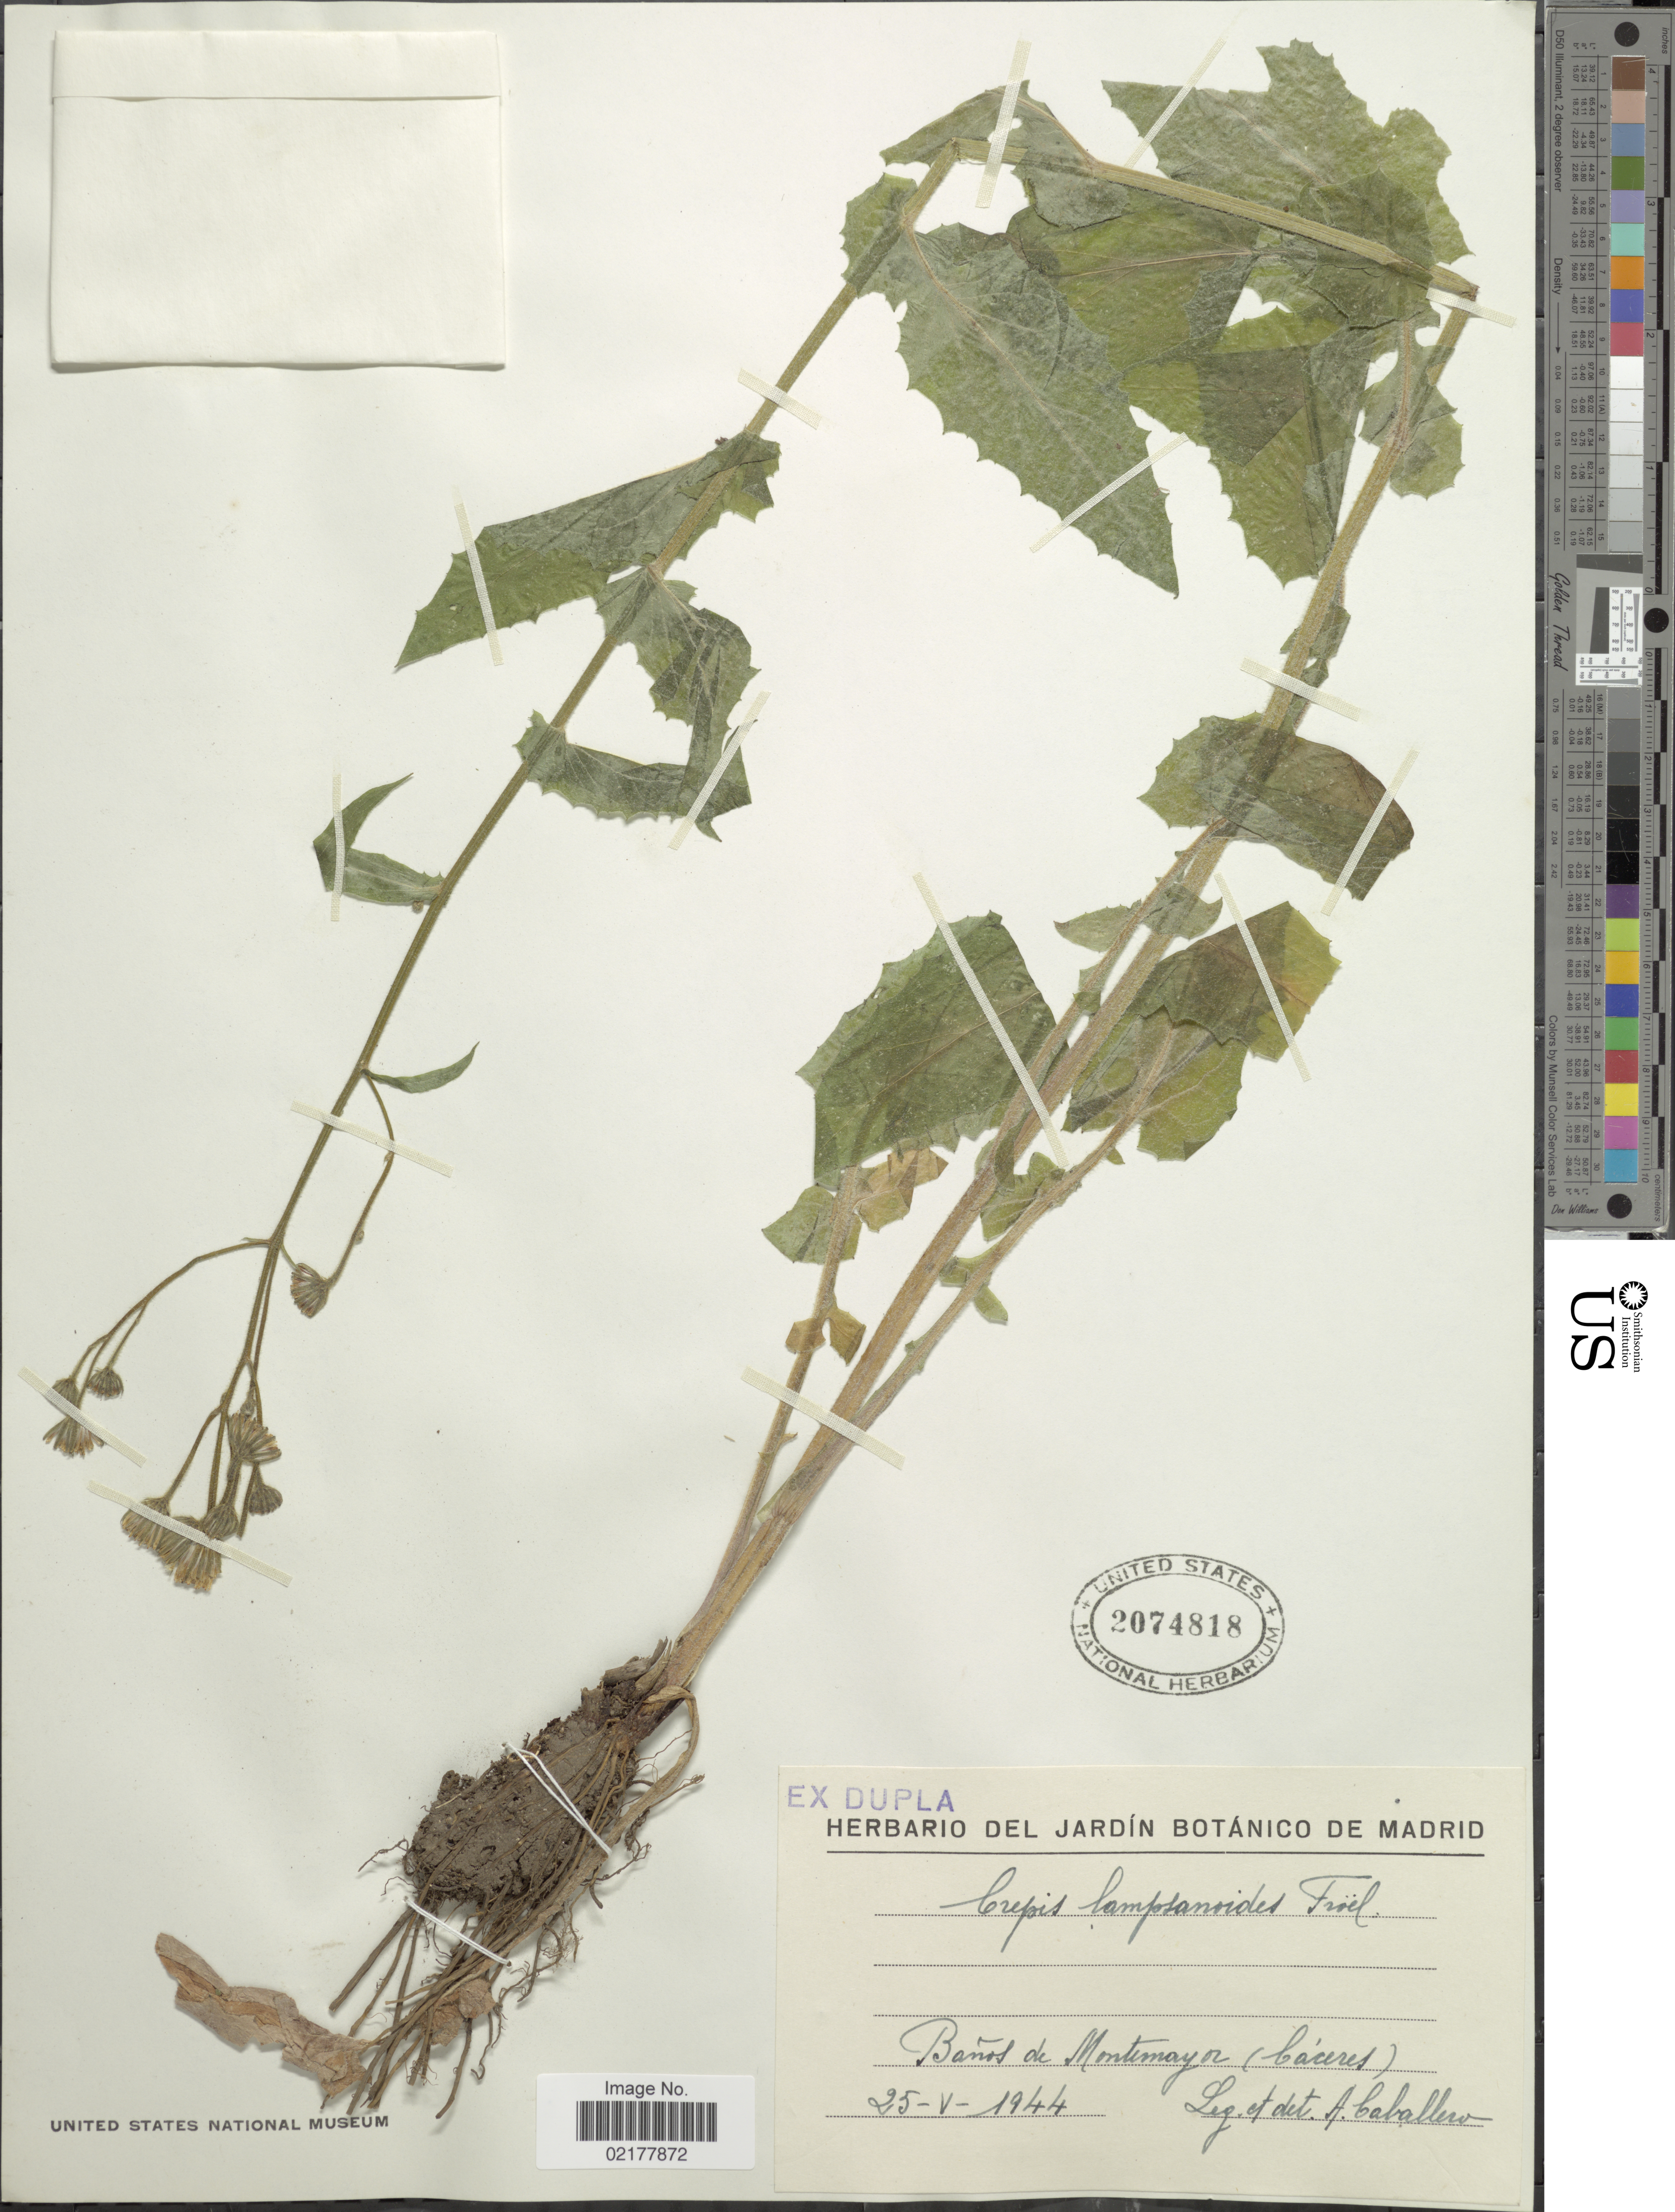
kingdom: Plantae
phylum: Tracheophyta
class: Magnoliopsida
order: Asterales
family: Asteraceae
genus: Crepis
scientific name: Crepis lampsanoides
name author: (Gouan) Tausch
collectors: A. Caballero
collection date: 1944-05-25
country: Spain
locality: Baños de Montemayor (Cáceres)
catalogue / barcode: US 2074818